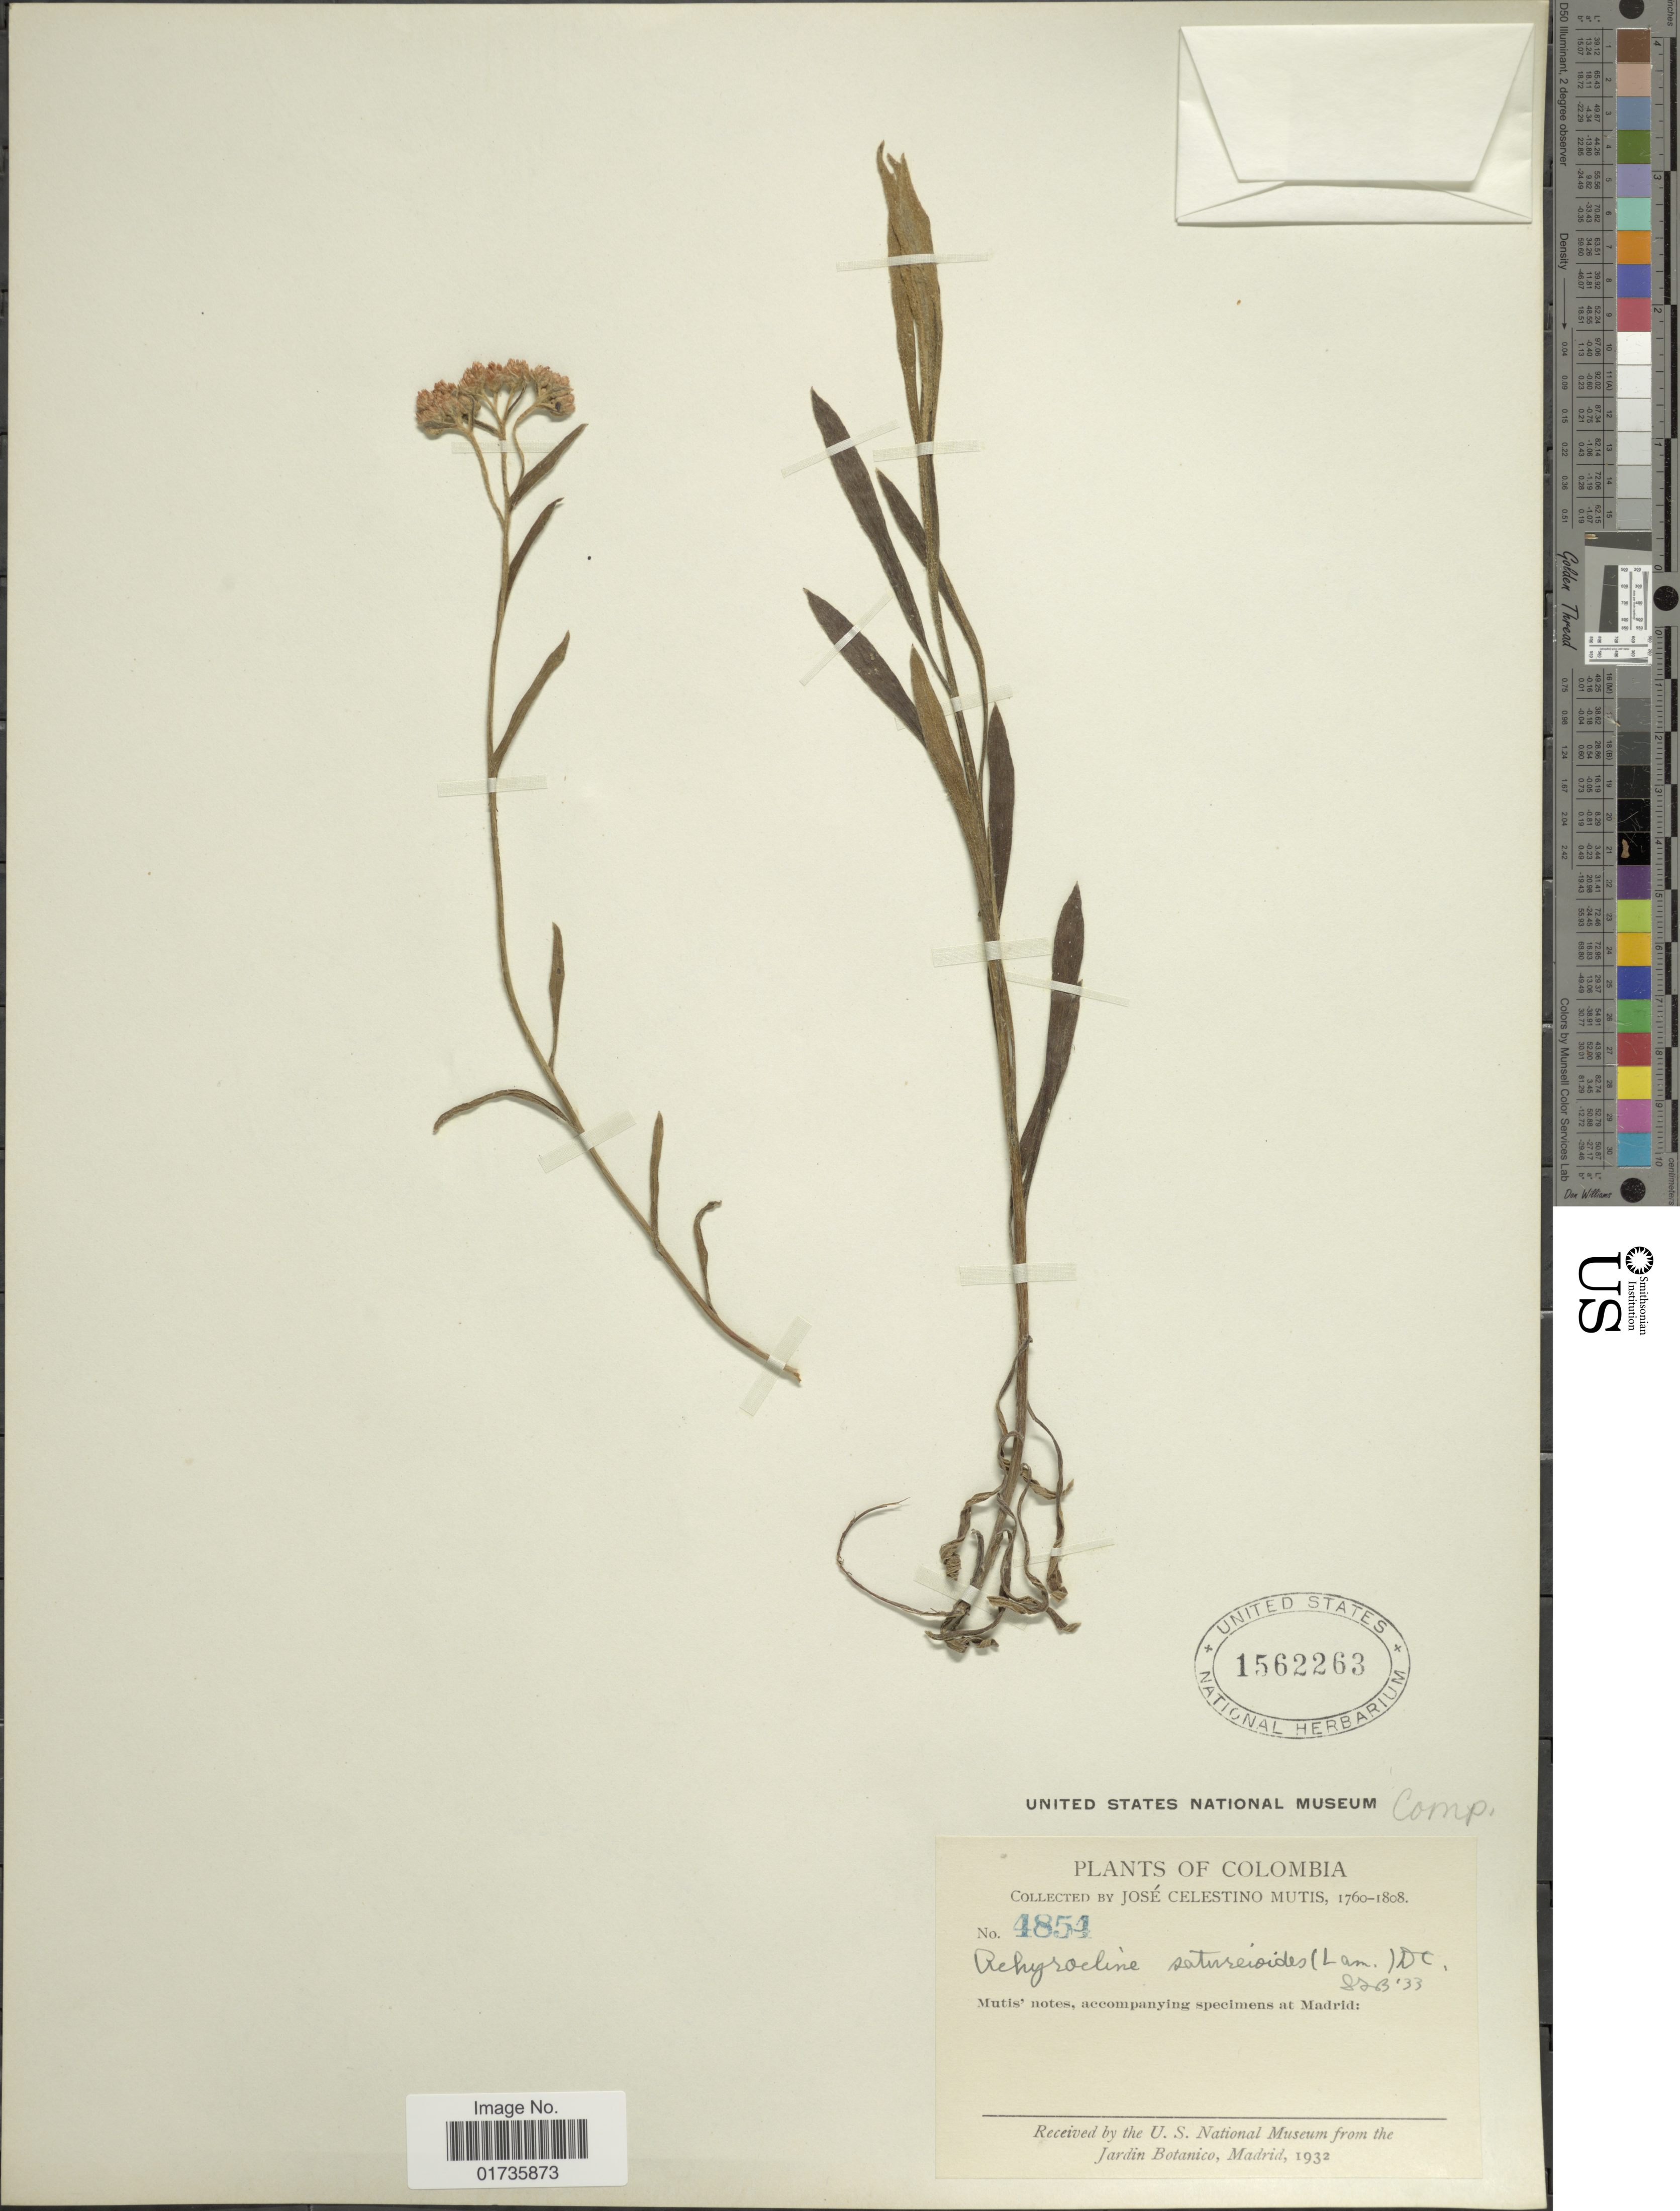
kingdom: Plantae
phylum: Tracheophyta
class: Magnoliopsida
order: Asterales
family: Asteraceae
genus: Achyrocline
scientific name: Achyrocline satureioides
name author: (Lam.) DC.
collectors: J. C. B. Mutis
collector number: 4854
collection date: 1760/1808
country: Colombia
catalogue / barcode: US 1562263